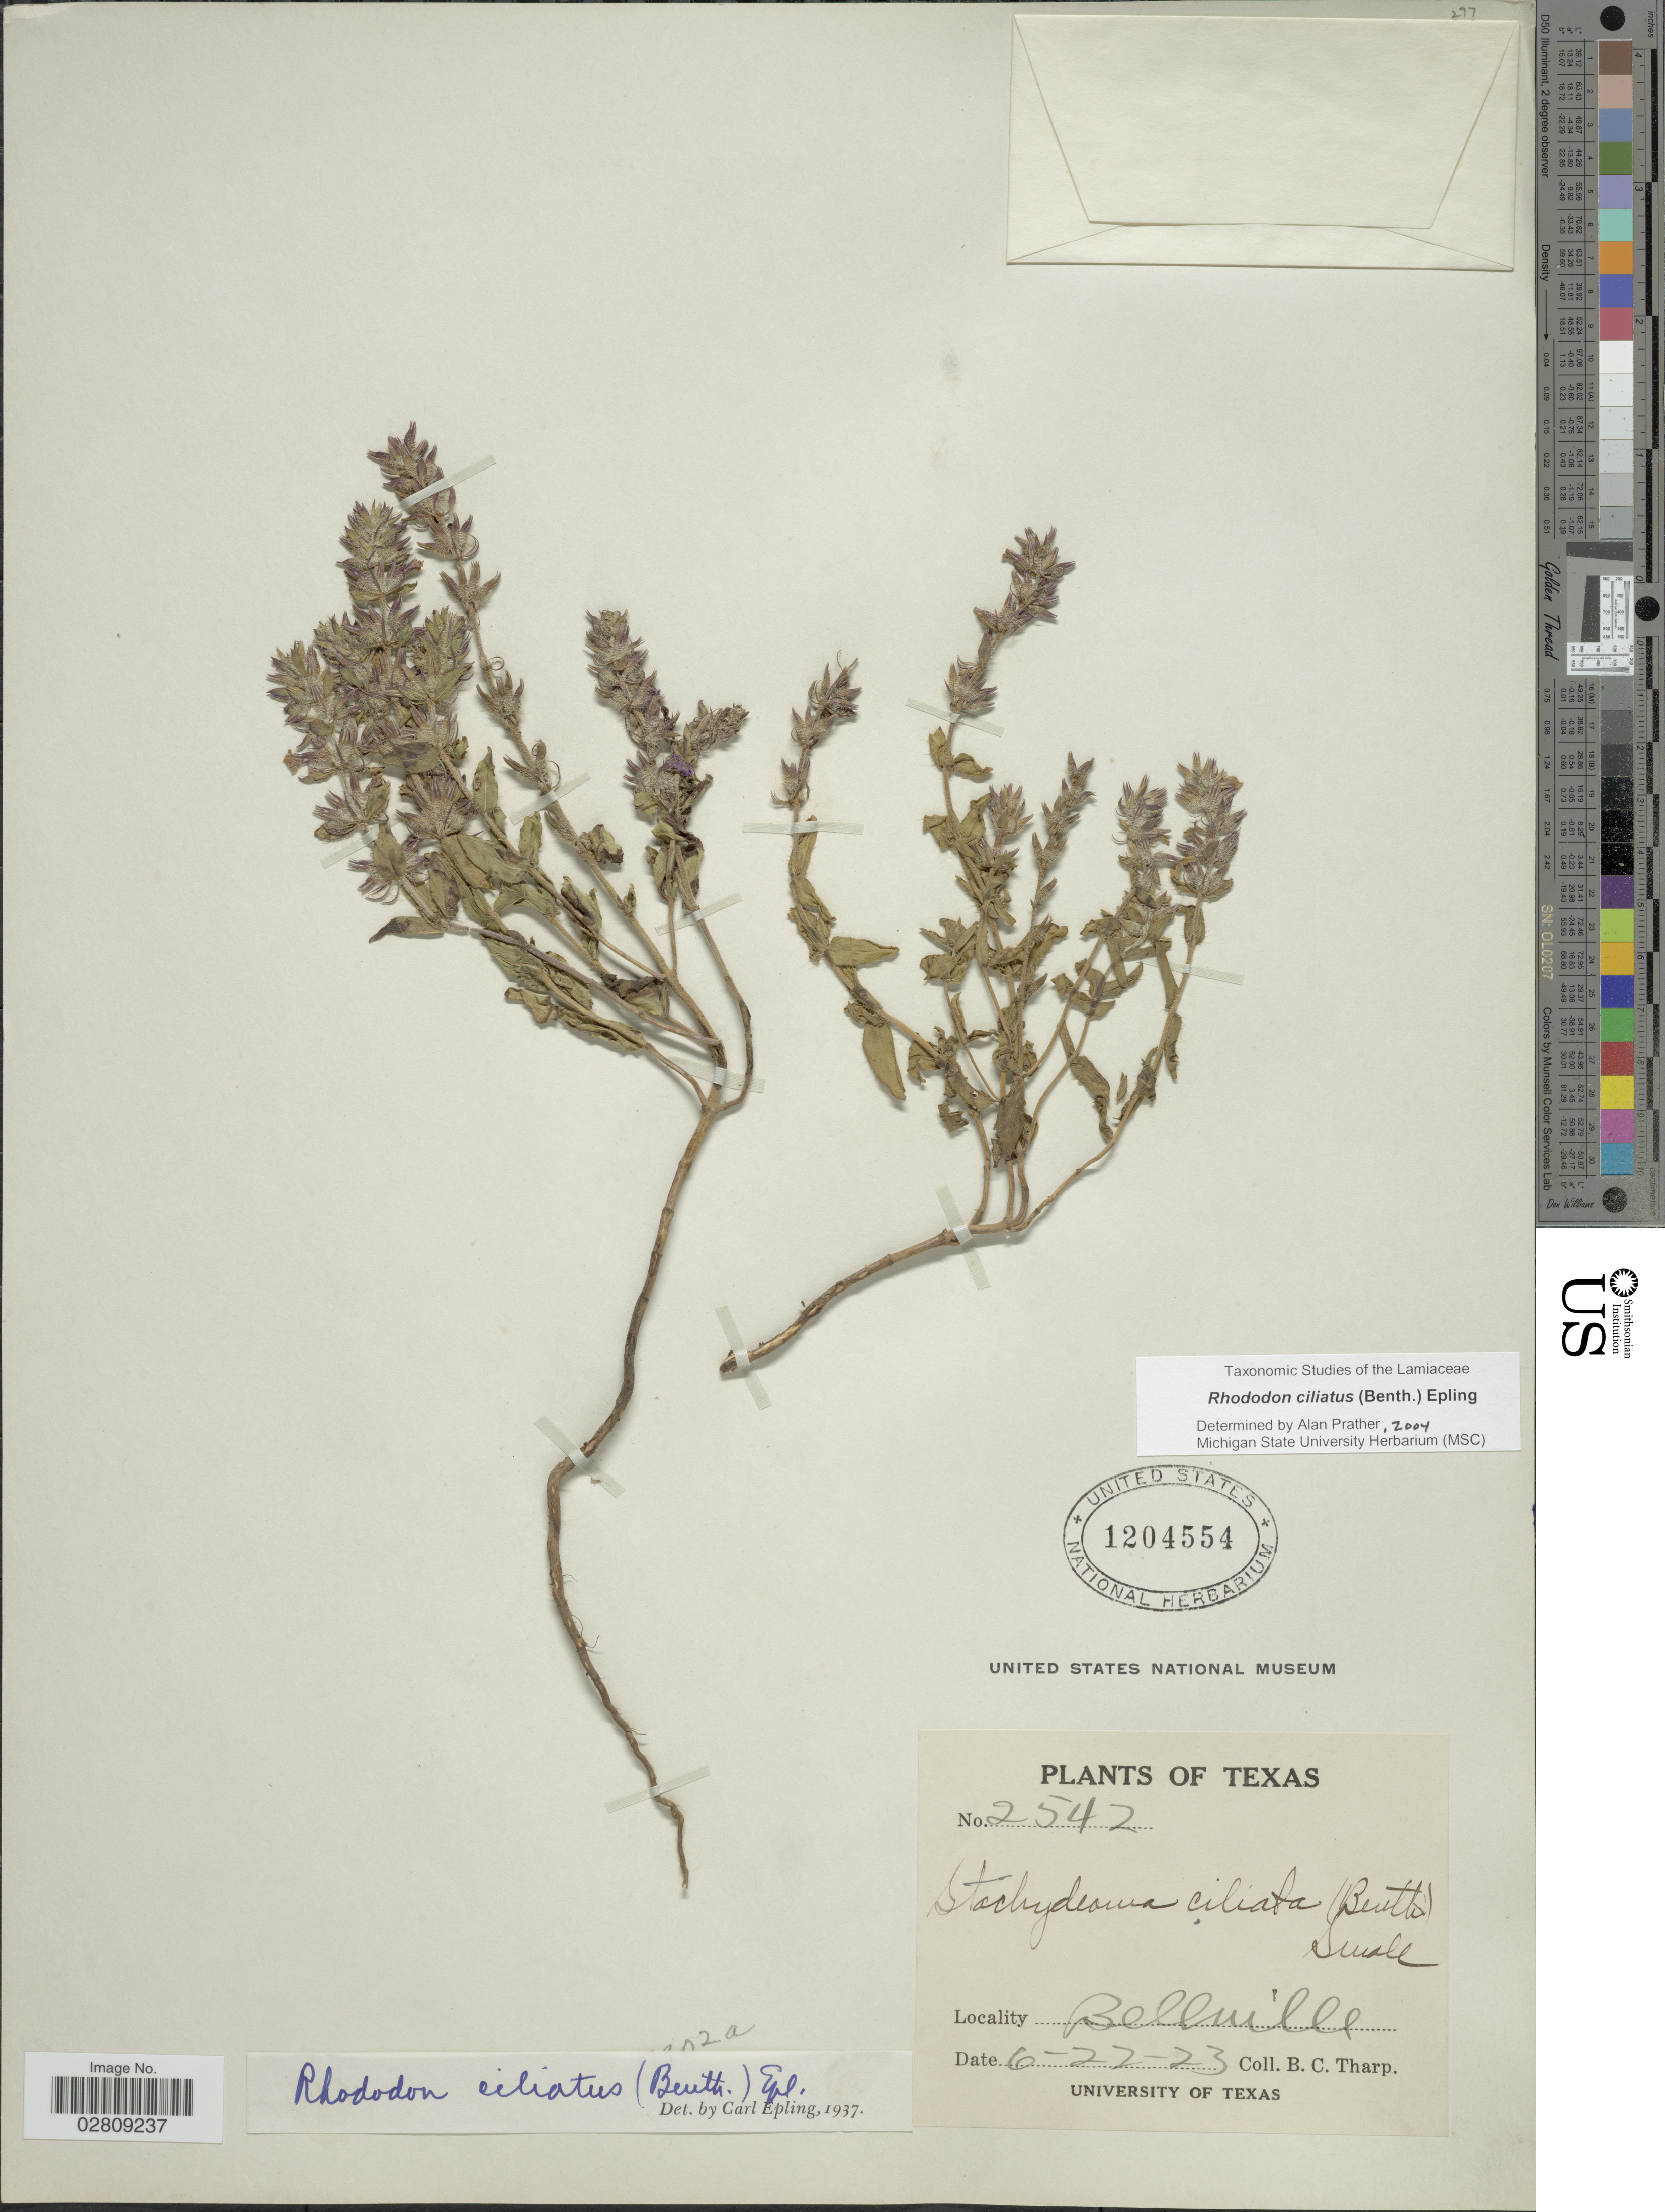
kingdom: Plantae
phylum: Tracheophyta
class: Magnoliopsida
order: Lamiales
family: Lamiaceae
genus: Rhododon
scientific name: Rhododon ciliatus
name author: (Benth.) Epling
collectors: B. C. Tharp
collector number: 2542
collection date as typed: Transcribed d/m/y: 22/6/23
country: United States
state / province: Texas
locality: Bellville.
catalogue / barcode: US 1204554